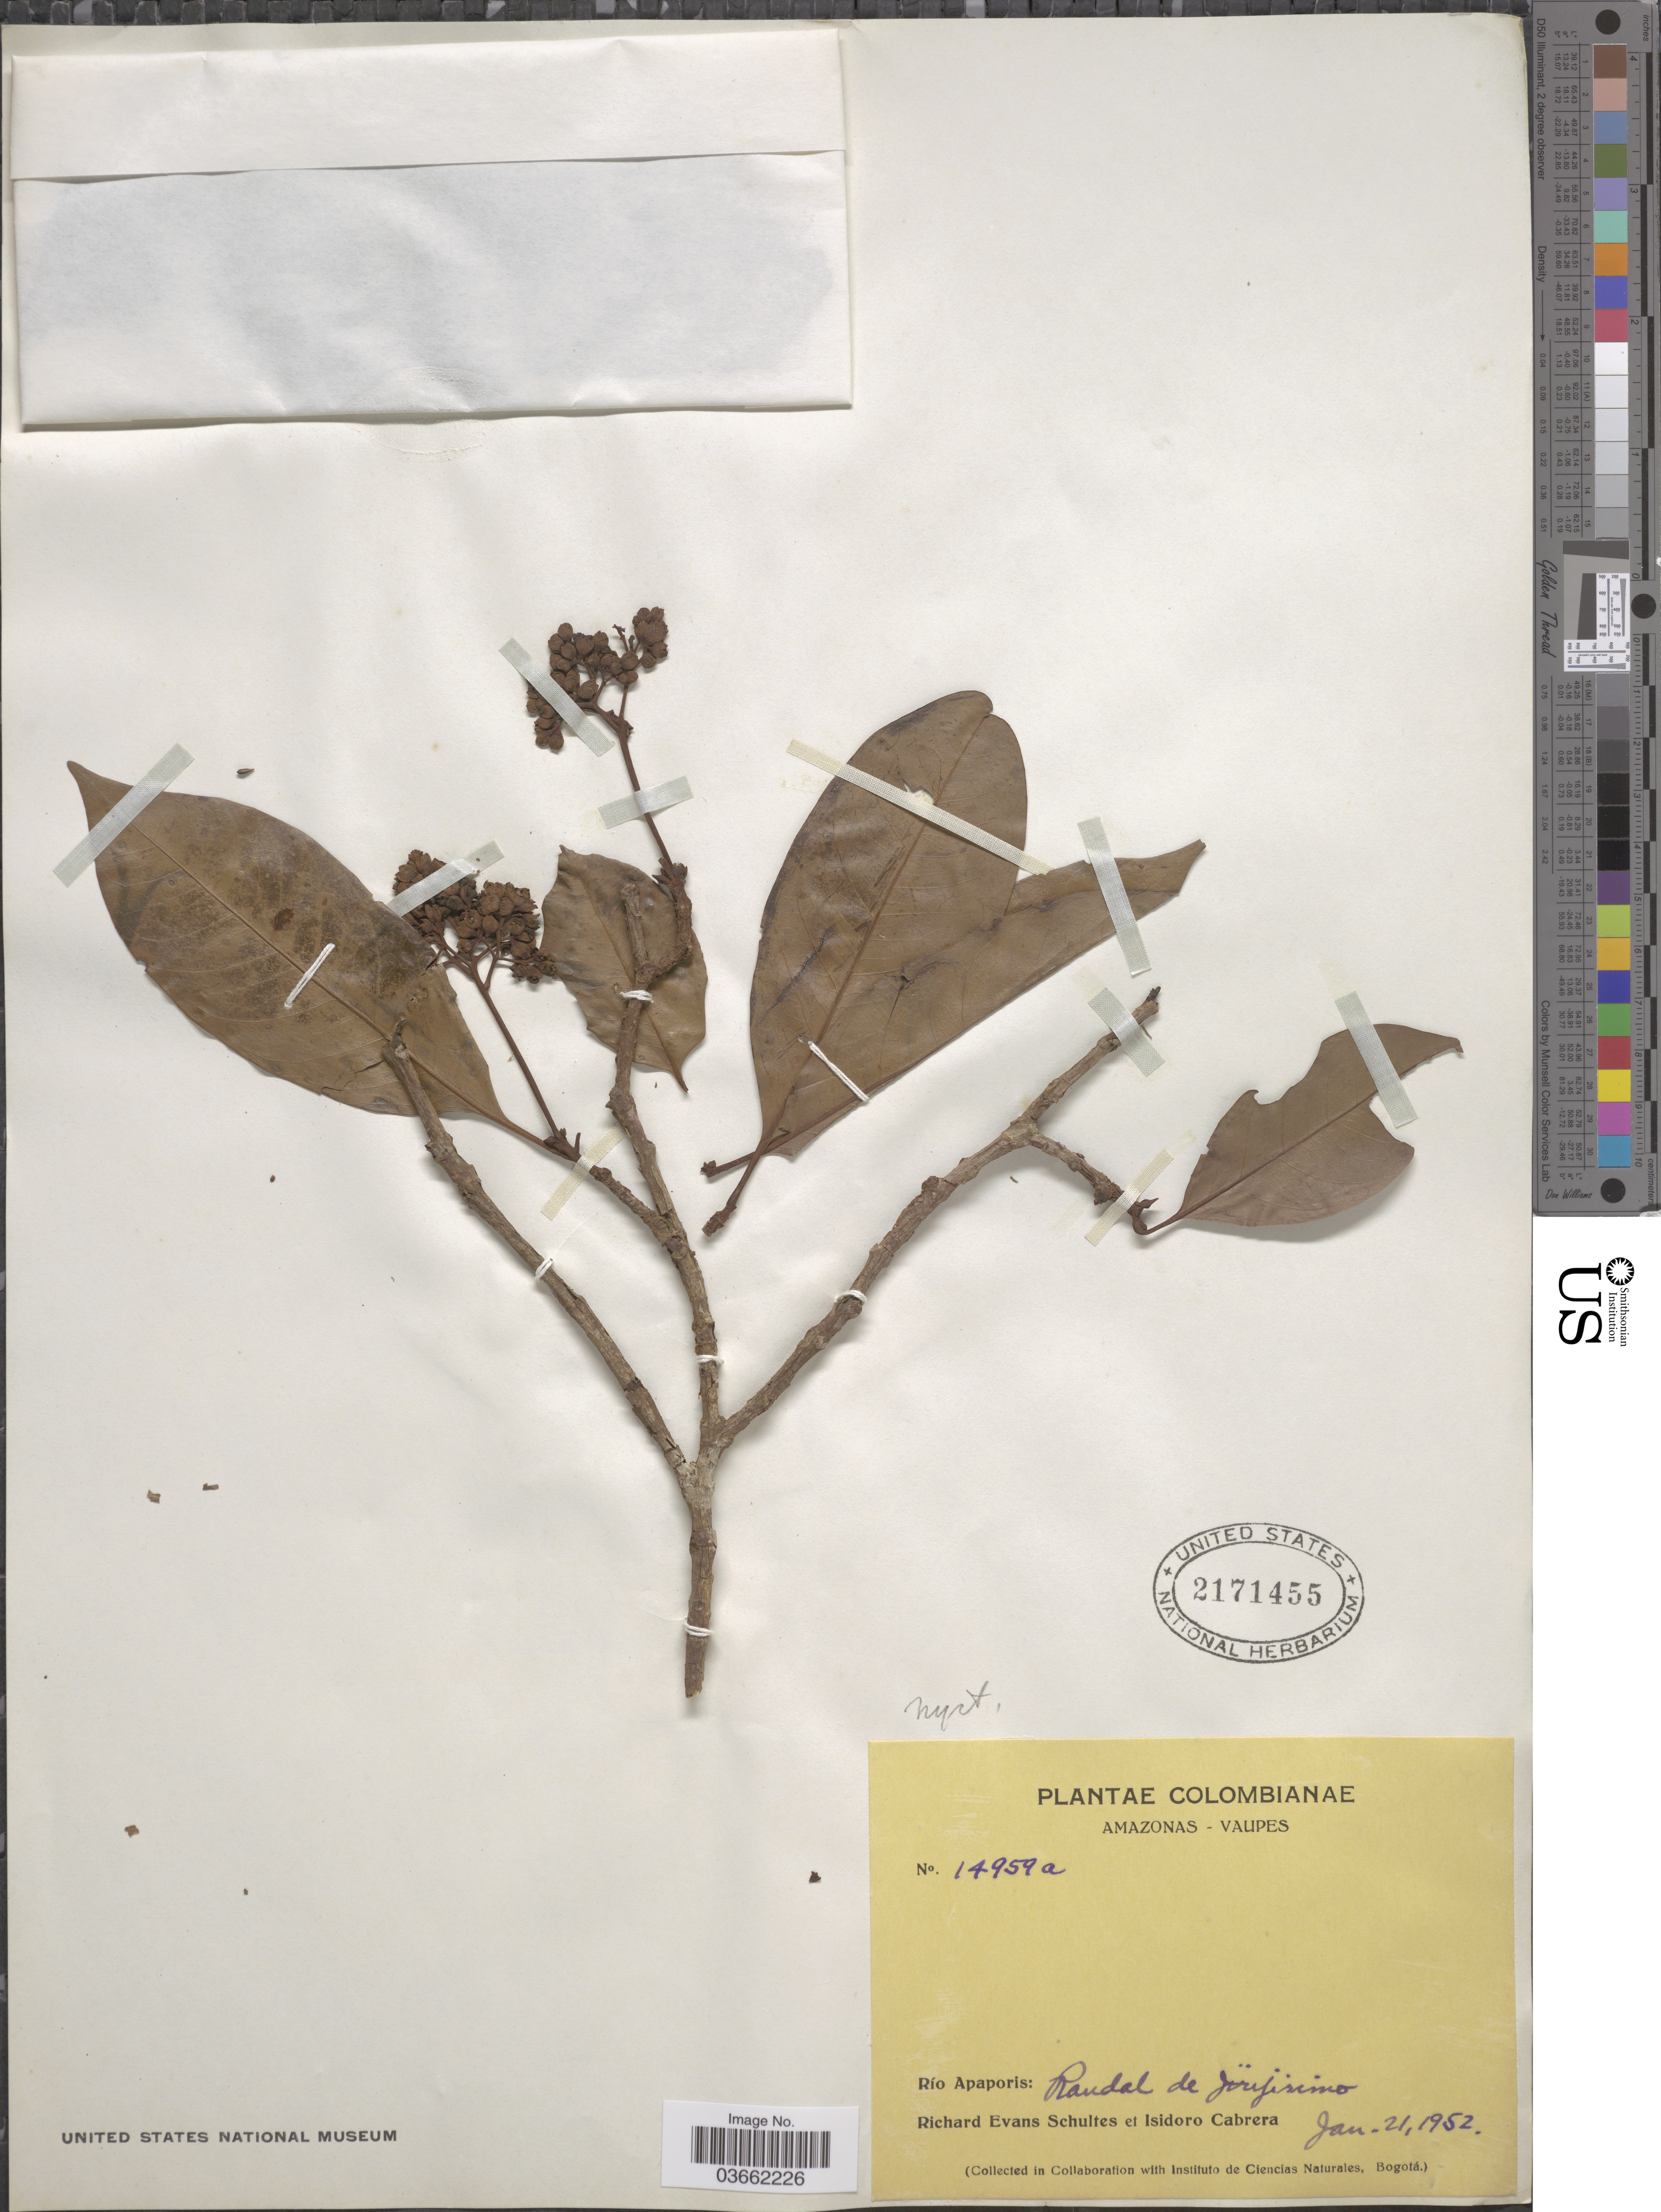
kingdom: Plantae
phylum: Tracheophyta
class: Magnoliopsida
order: Caryophyllales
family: Nyctaginaceae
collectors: R. E. Schultes & I. Cabrera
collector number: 14959a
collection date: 1952-01-21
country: Colombia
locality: Amazonas - Vaupes. Río Apaporis: Raudel de Jirijirimo.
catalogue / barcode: US 2171455